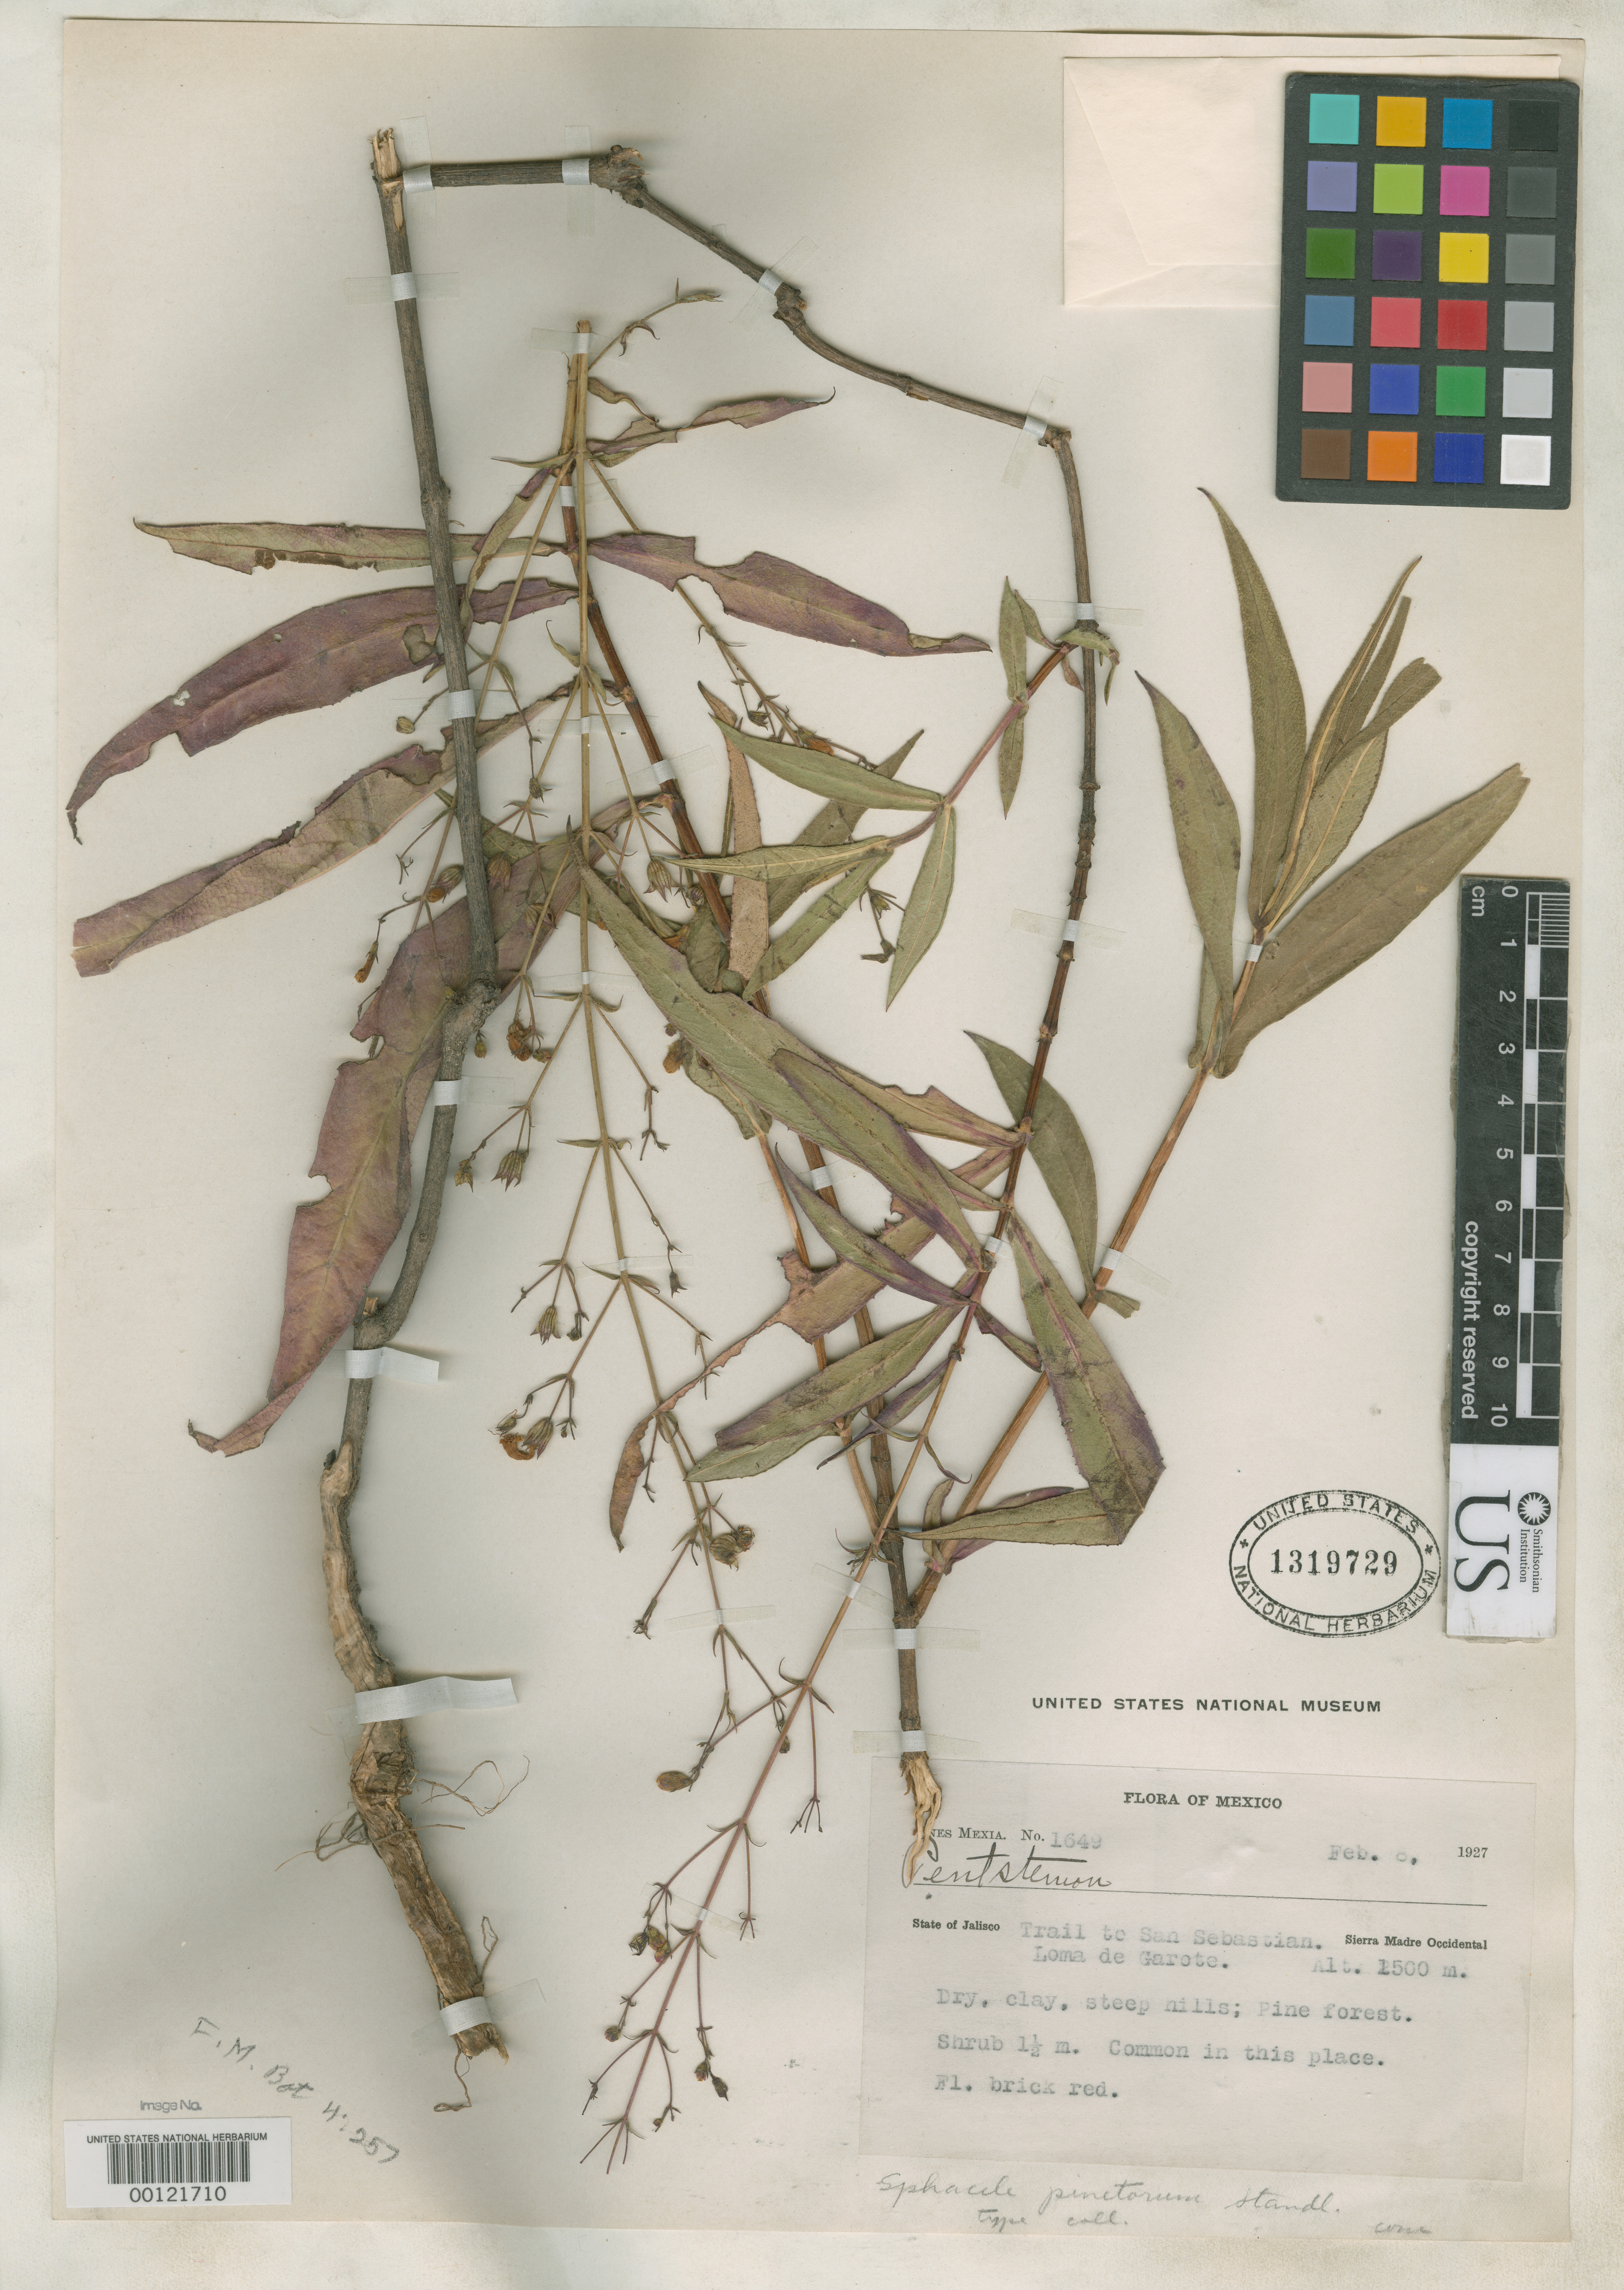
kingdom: Plantae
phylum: Tracheophyta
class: Magnoliopsida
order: Lamiales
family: Lamiaceae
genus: Sphacele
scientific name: Sphacele pinetorum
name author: Standl.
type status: Isotype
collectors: Y. Mexia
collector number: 1649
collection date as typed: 08 Feb 1927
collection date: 1927-02-08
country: Mexico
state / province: Jalisco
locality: Trail to San Sebastian, Loma de Garote.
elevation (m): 1500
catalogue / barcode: US 1319729